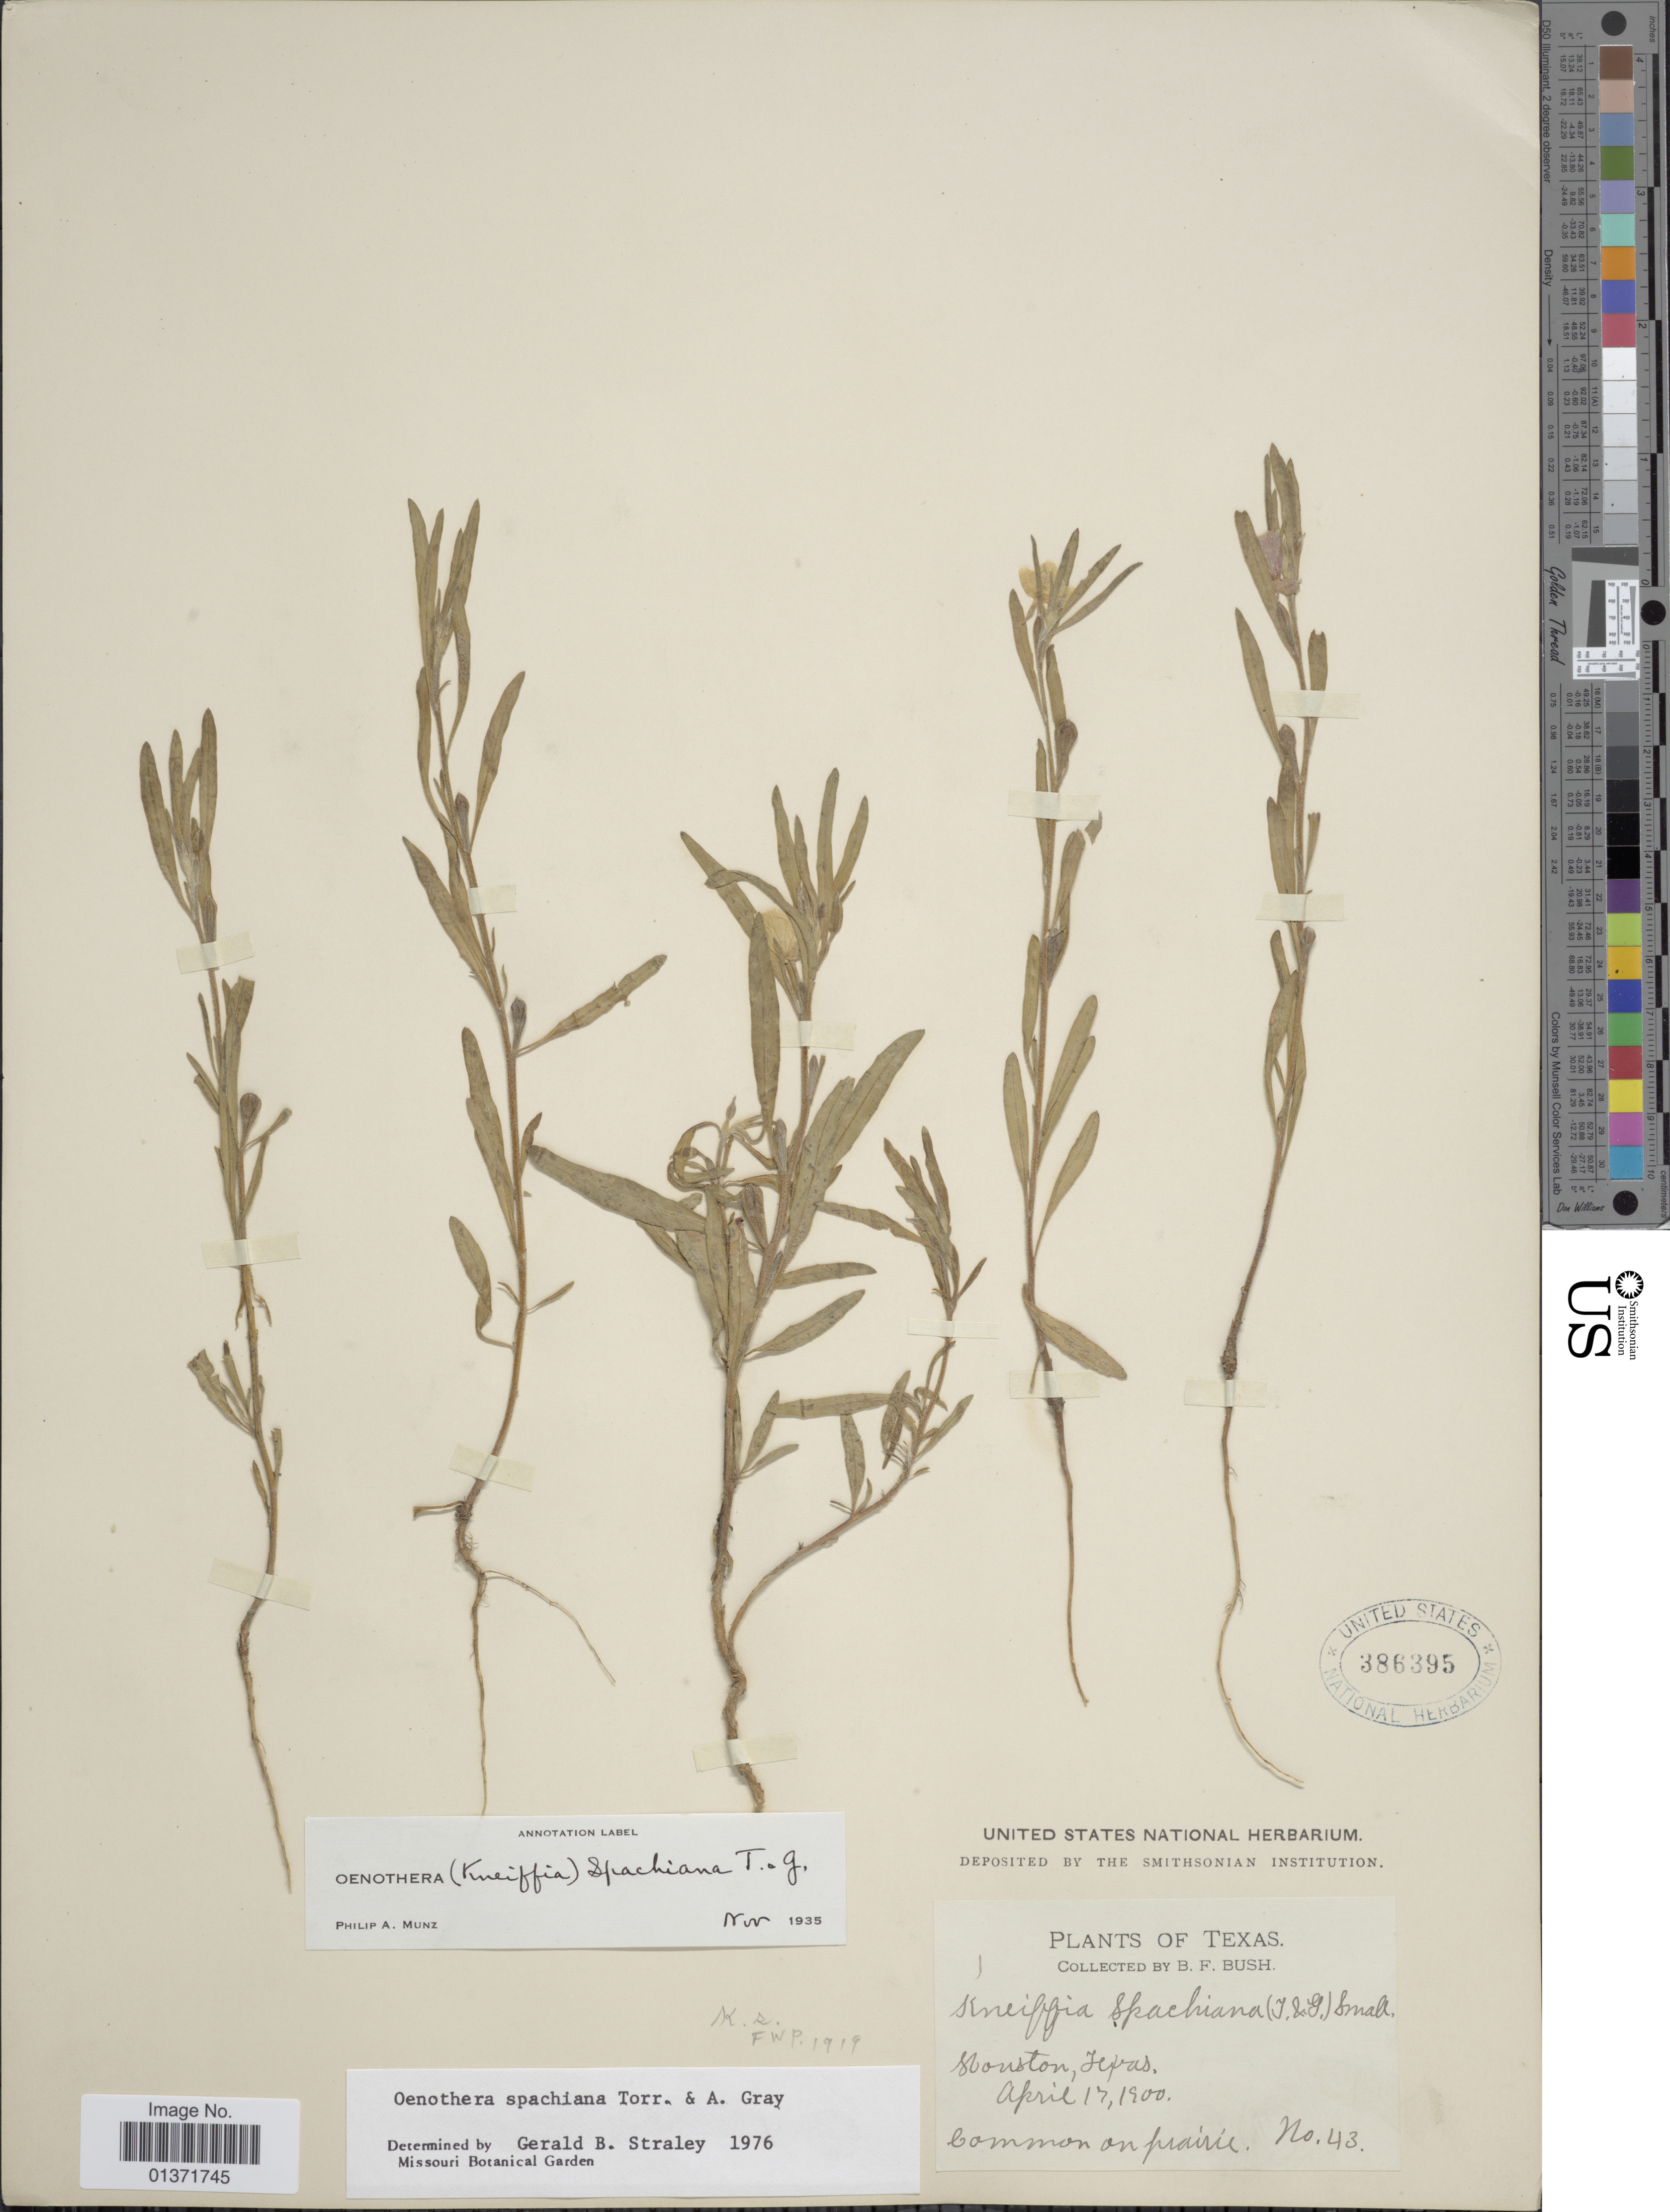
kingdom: Plantae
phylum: Tracheophyta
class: Magnoliopsida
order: Myrtales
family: Onagraceae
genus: Oenothera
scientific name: Oenothera spachiana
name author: Torr. & A. Gray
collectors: B. F. Bush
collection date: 1900-04-17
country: United States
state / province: Texas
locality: Houston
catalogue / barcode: US 386395